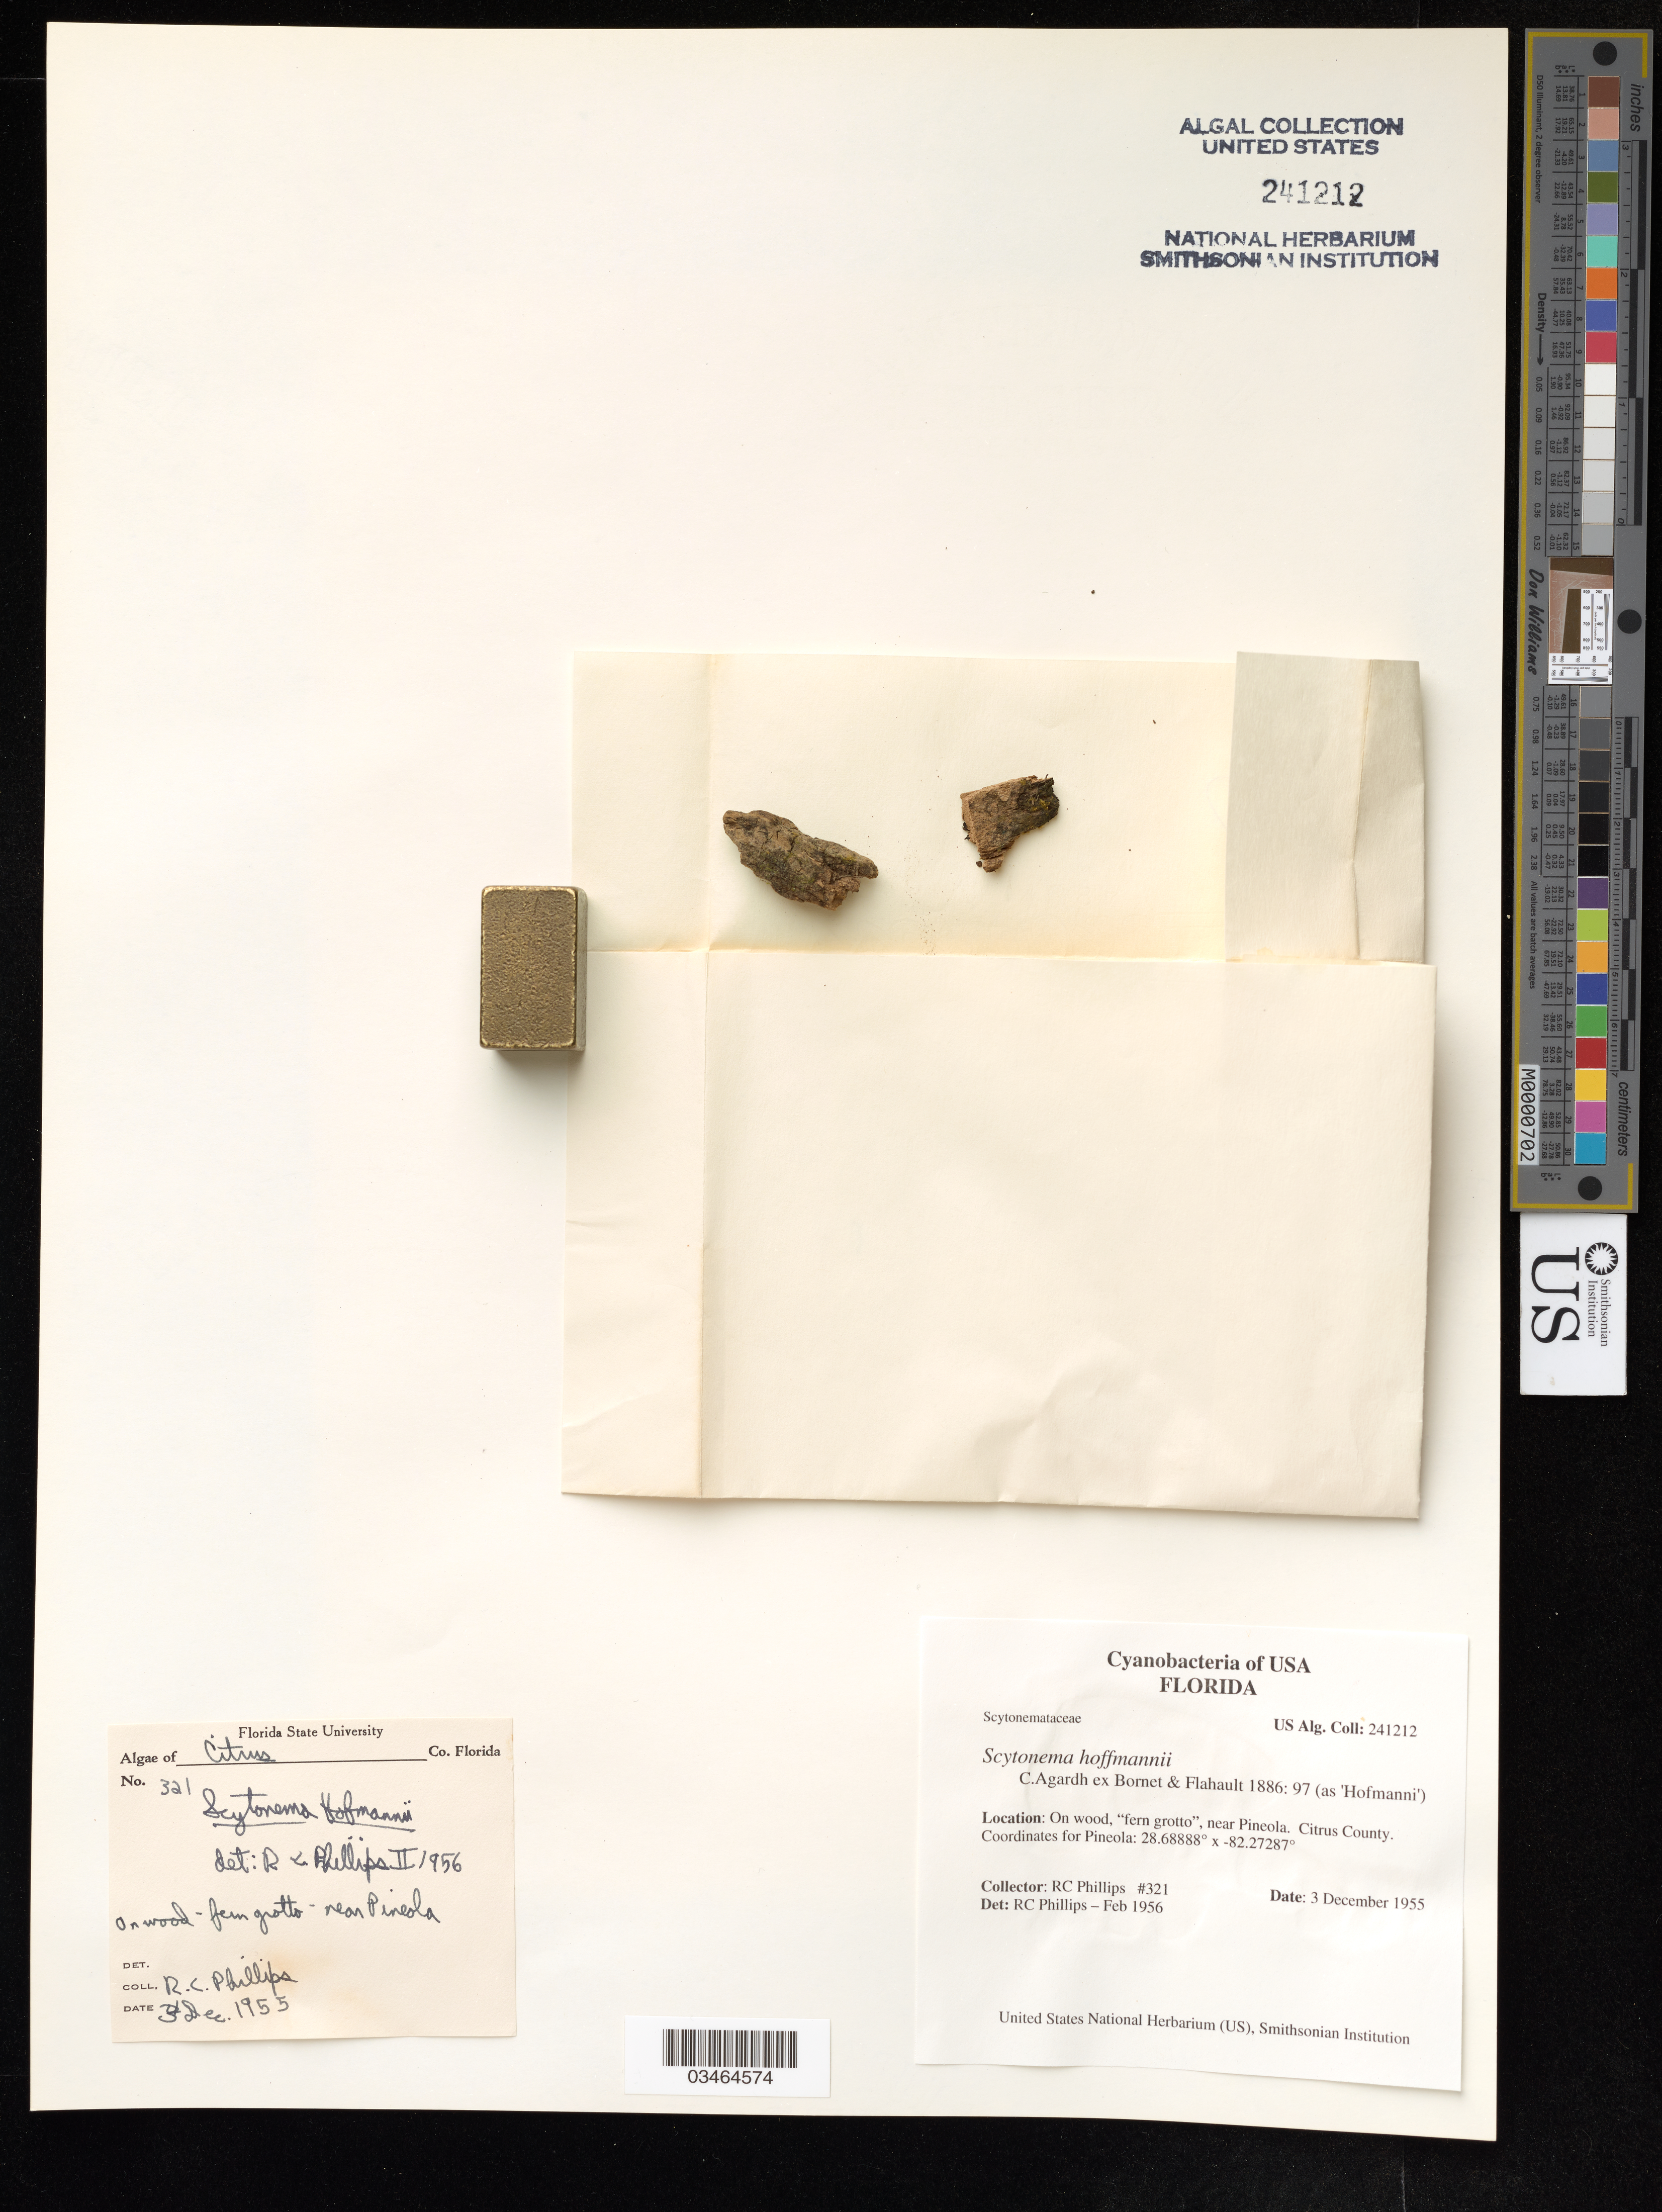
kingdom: Bacteria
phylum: Cyanobacteria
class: Cyanobacteriia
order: Cyanobacteriales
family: Scytonemataceae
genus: Scytonema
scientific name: Scytonema hofmannii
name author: C. Agardh ex Bornet & Flahault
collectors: R. C. Phillips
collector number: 321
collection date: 1955-12-03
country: United States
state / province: Florida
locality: Near Pineola, Citrus County.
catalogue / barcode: US 241212